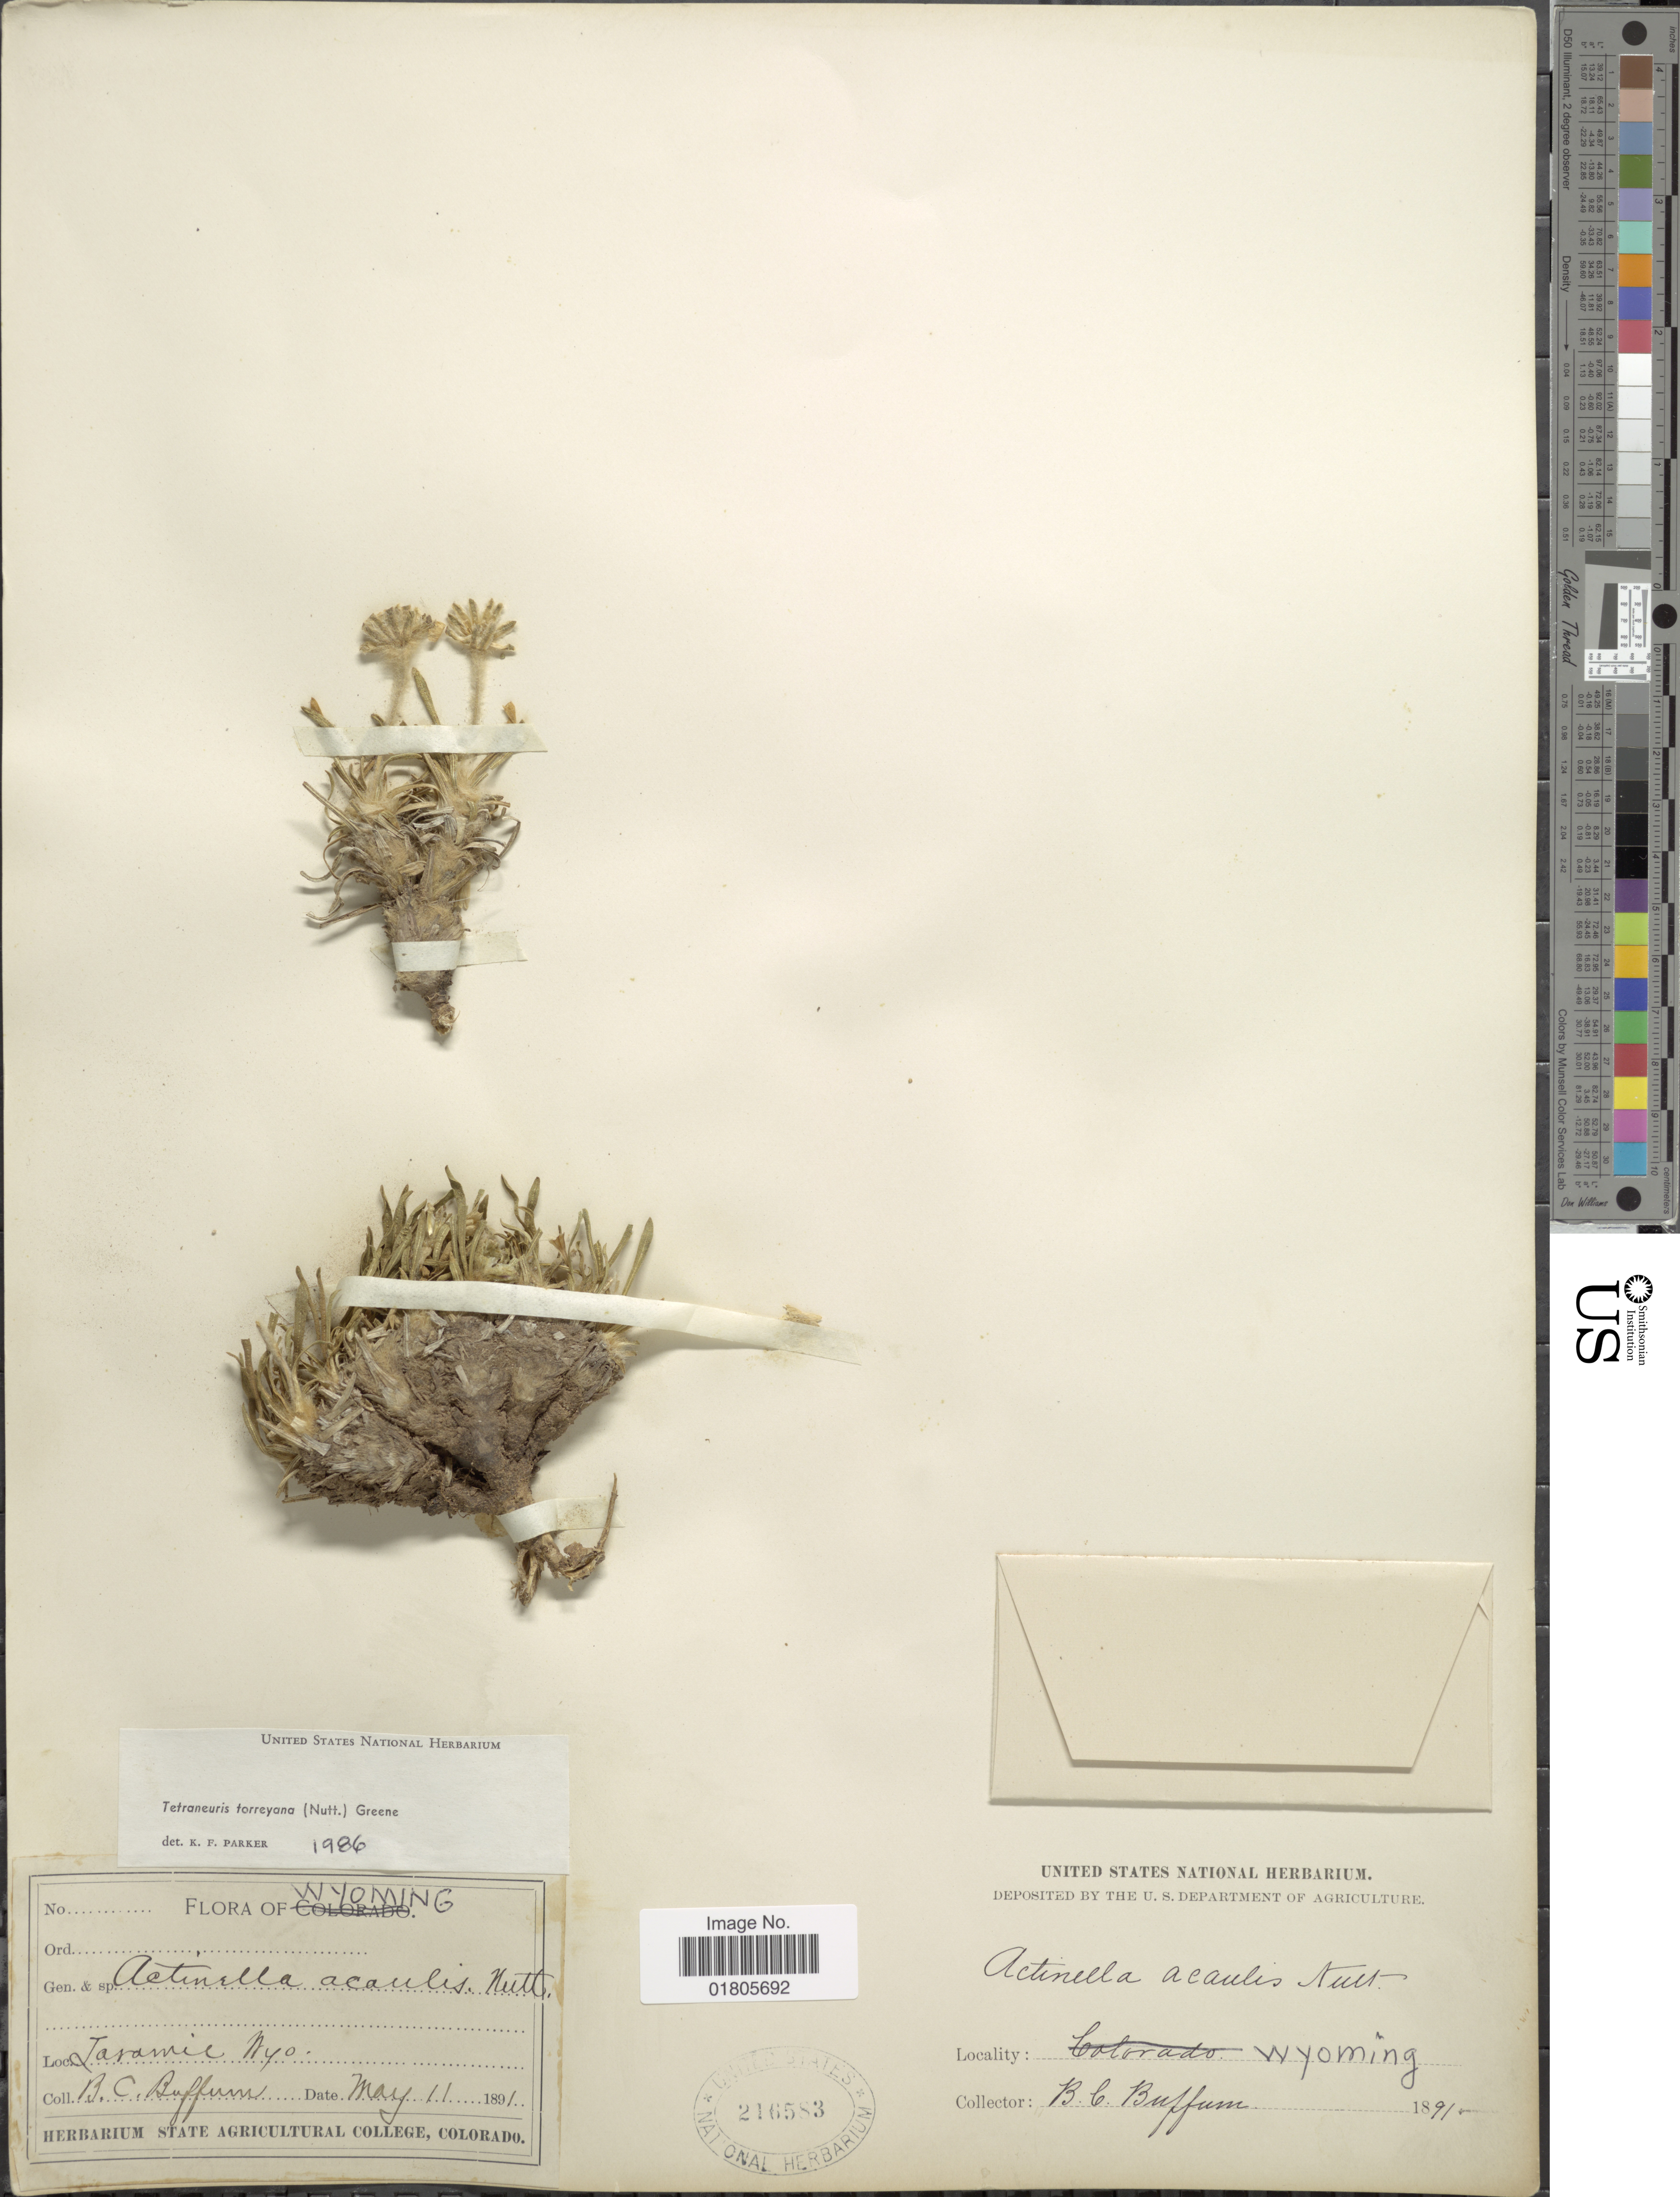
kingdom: Plantae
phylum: Tracheophyta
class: Magnoliopsida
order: Asterales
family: Asteraceae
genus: Actinea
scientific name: Actinea torreyana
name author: (Nutt.) J.F. Macbr.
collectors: B. Buffum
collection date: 1891-05-11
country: United States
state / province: Wyoming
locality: Laramie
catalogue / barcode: US 216583